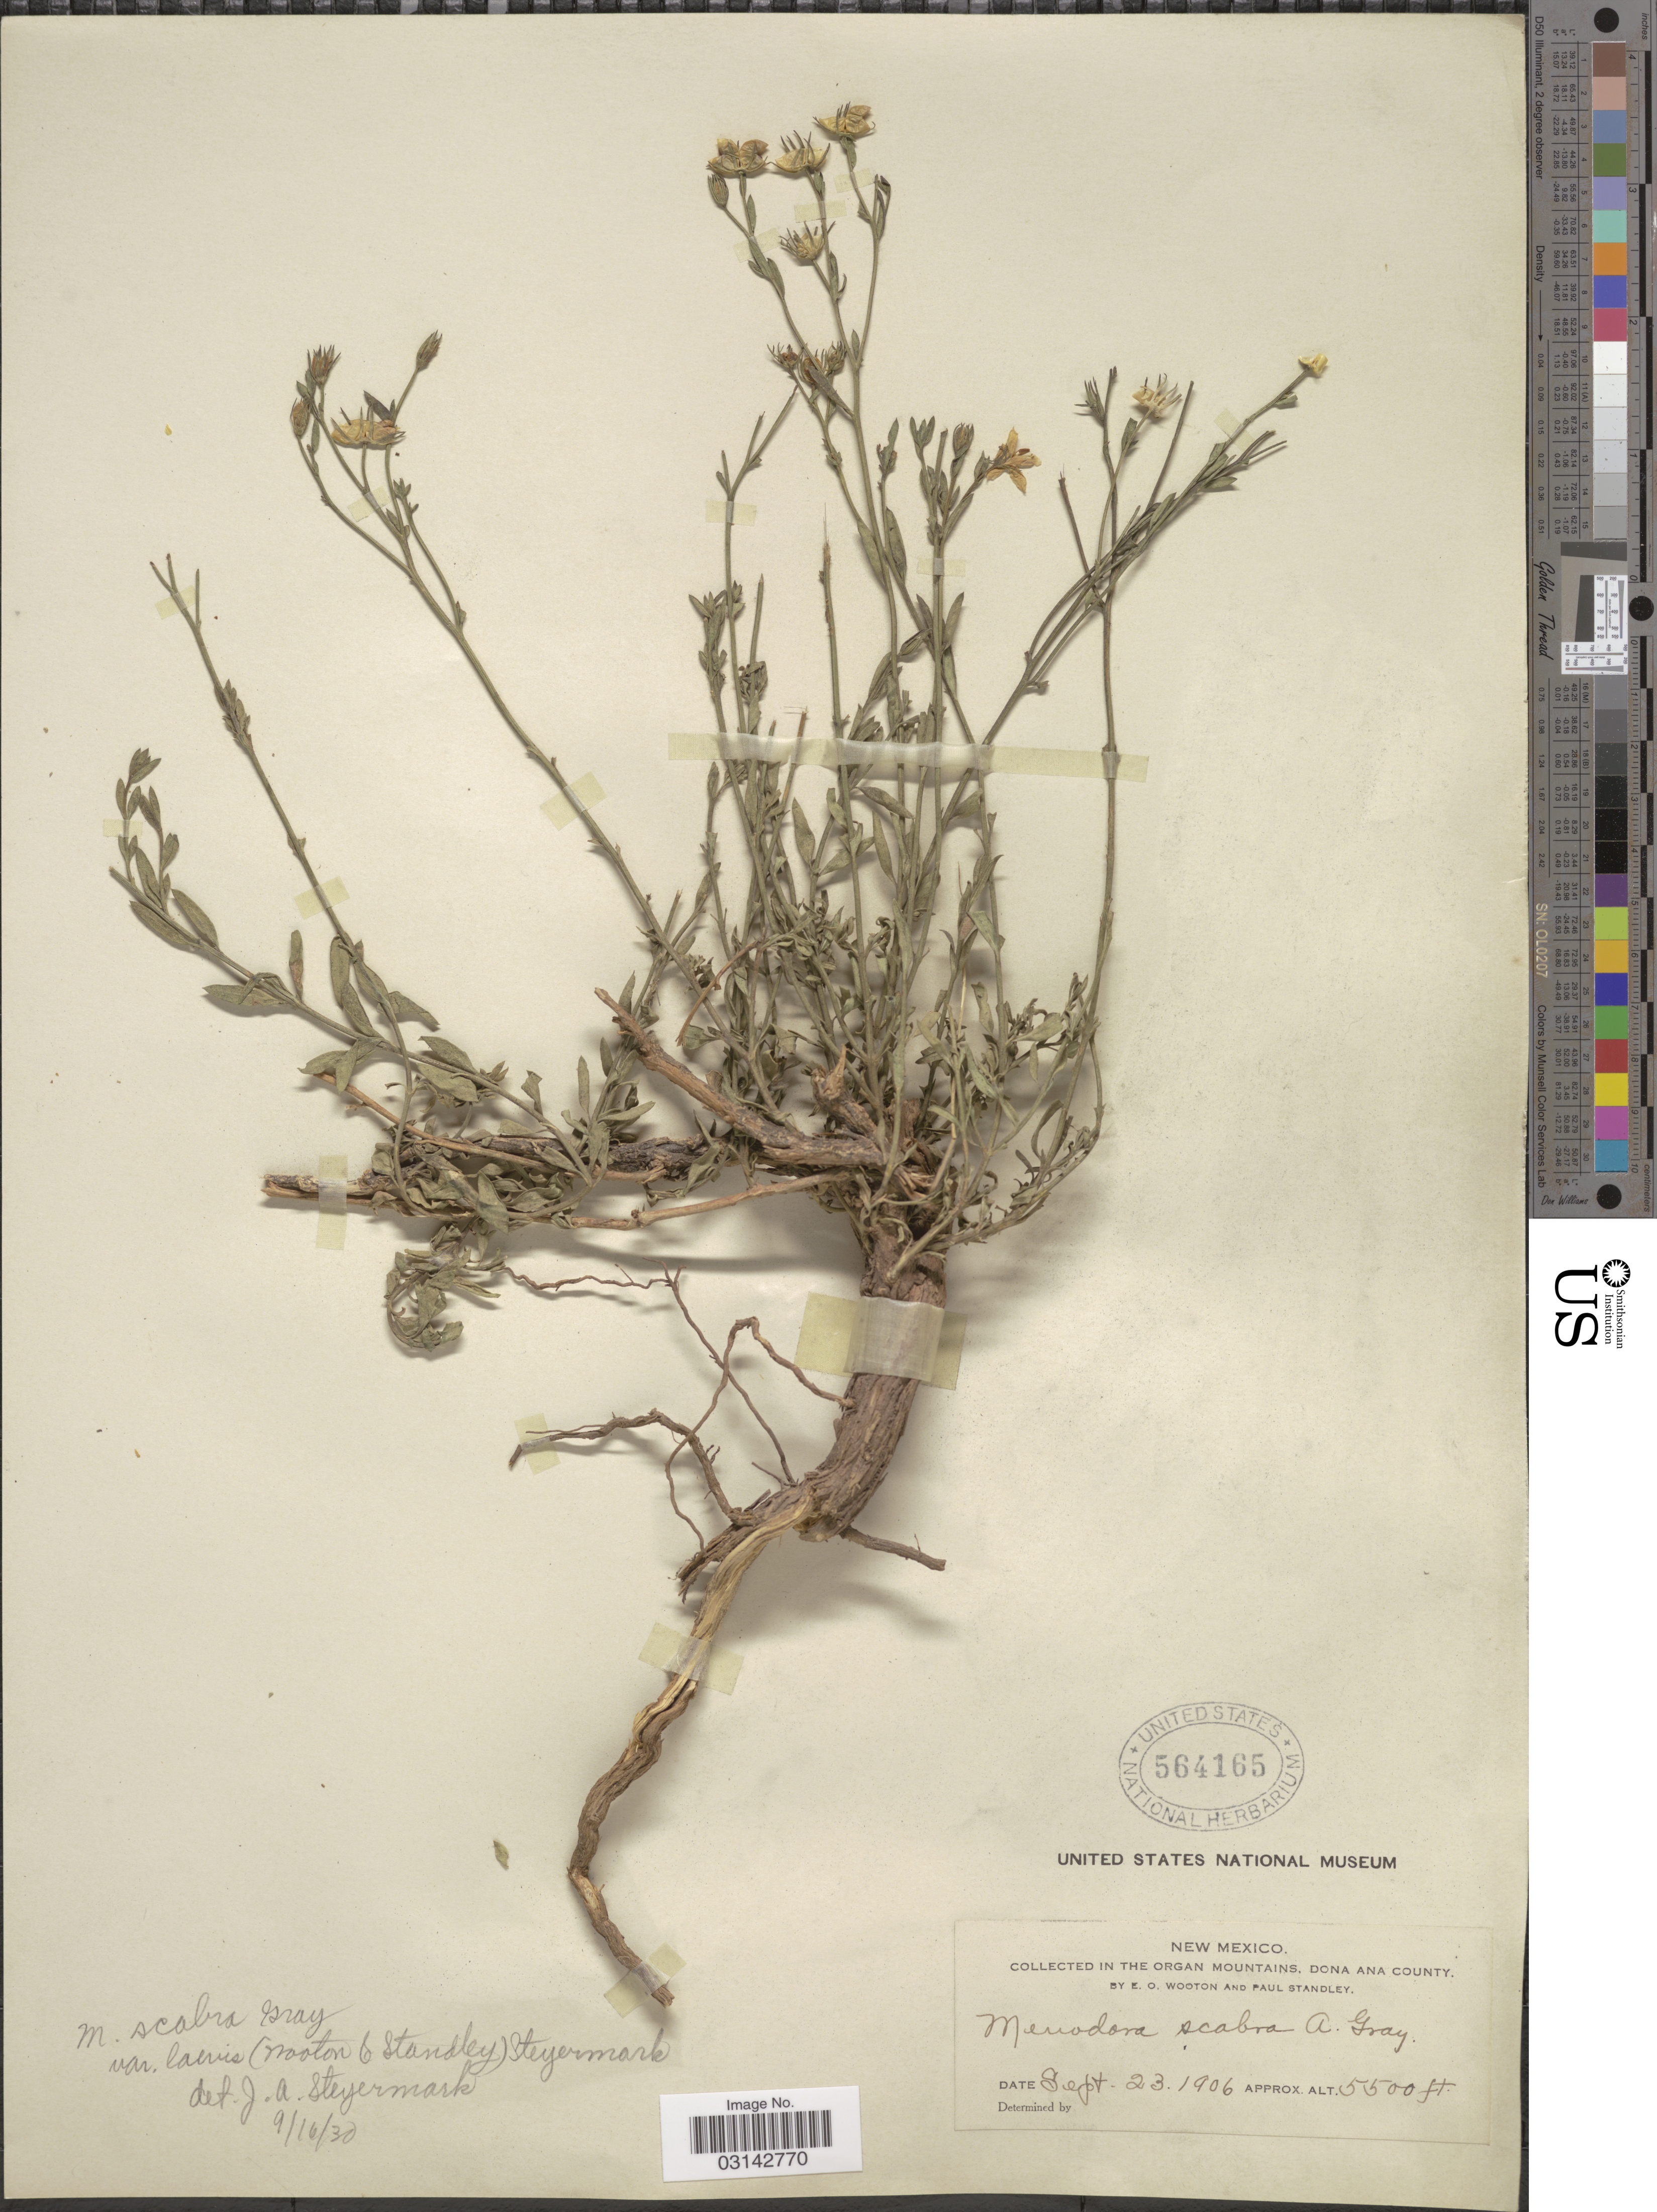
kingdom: Plantae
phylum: Tracheophyta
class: Magnoliopsida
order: Lamiales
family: Oleaceae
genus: Menodora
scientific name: Menodora laevis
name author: Wooton & Standl.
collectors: E. O. Wooton & P. C. Standley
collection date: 1906-09-23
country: United States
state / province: New Mexico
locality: In the Organ Mountains, Dona Ana County.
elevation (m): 1676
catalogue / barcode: US 564165